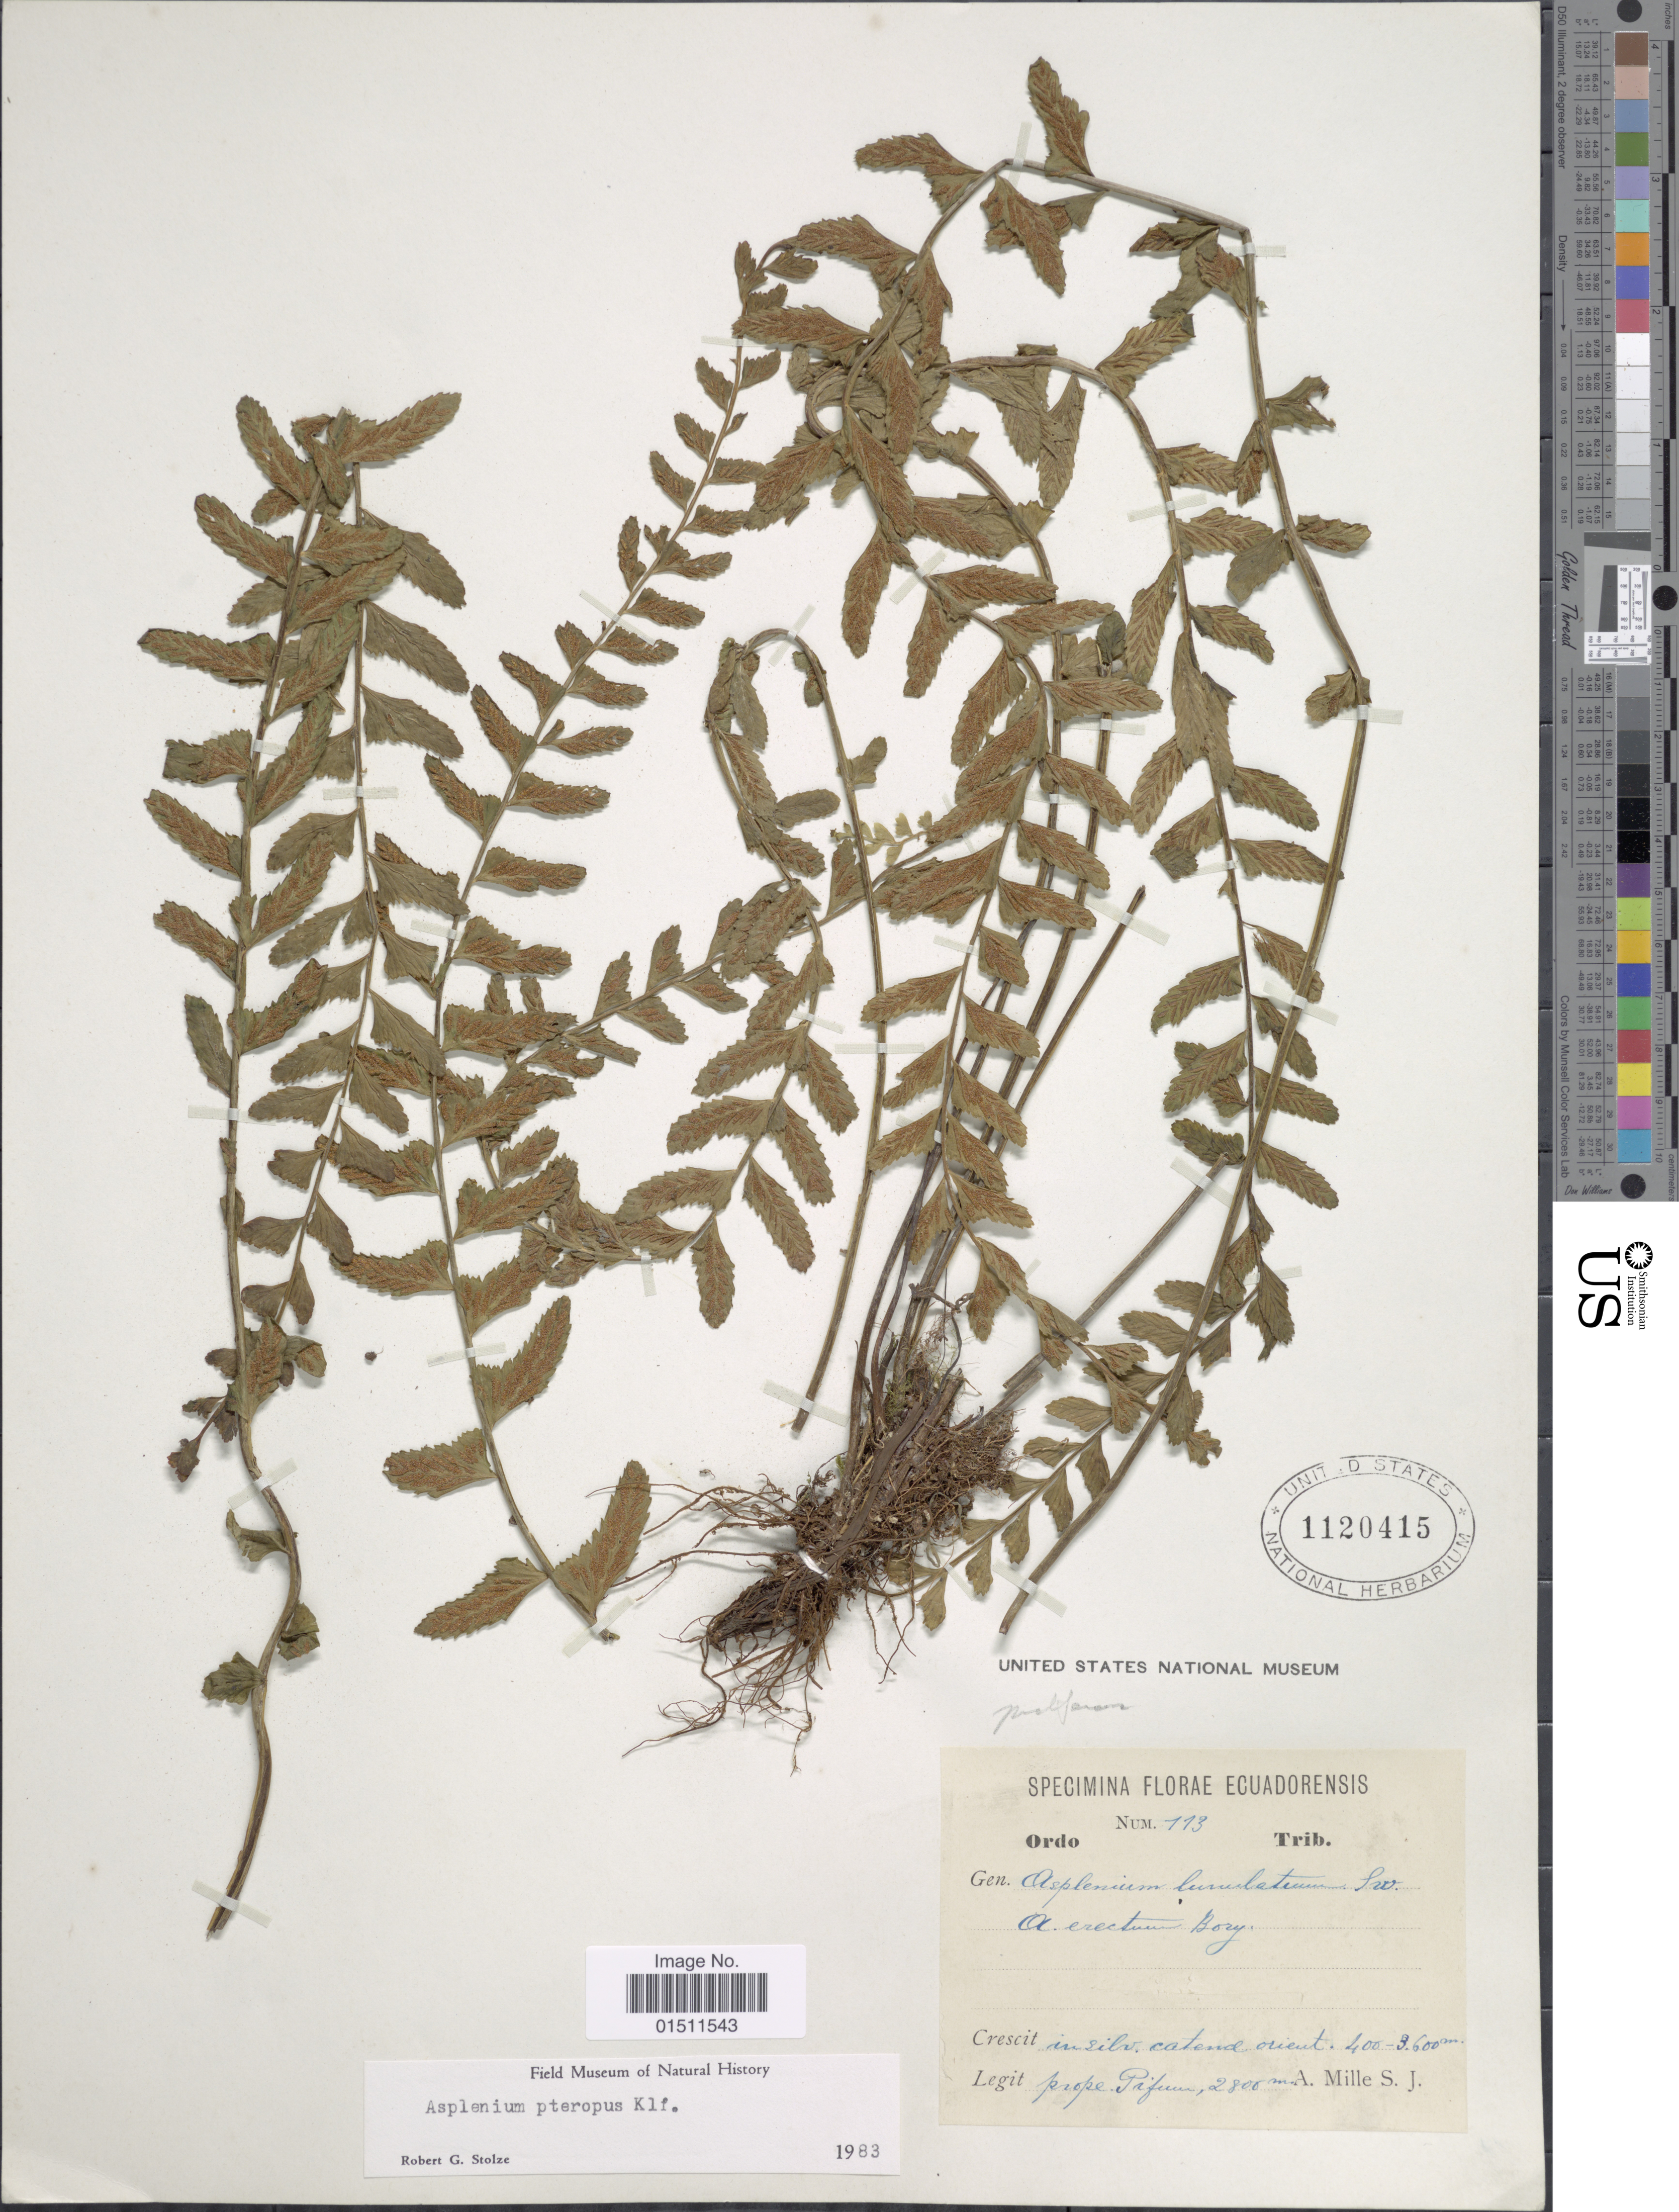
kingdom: Plantae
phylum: Tracheophyta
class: Polypodiopsida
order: Polypodiales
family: Aspleniaceae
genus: Asplenium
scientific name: Asplenium macrodon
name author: Fée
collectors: A. Mille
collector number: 113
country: Ecuador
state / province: Pichincha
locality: near Pifo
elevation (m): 2800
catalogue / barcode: US 1120415